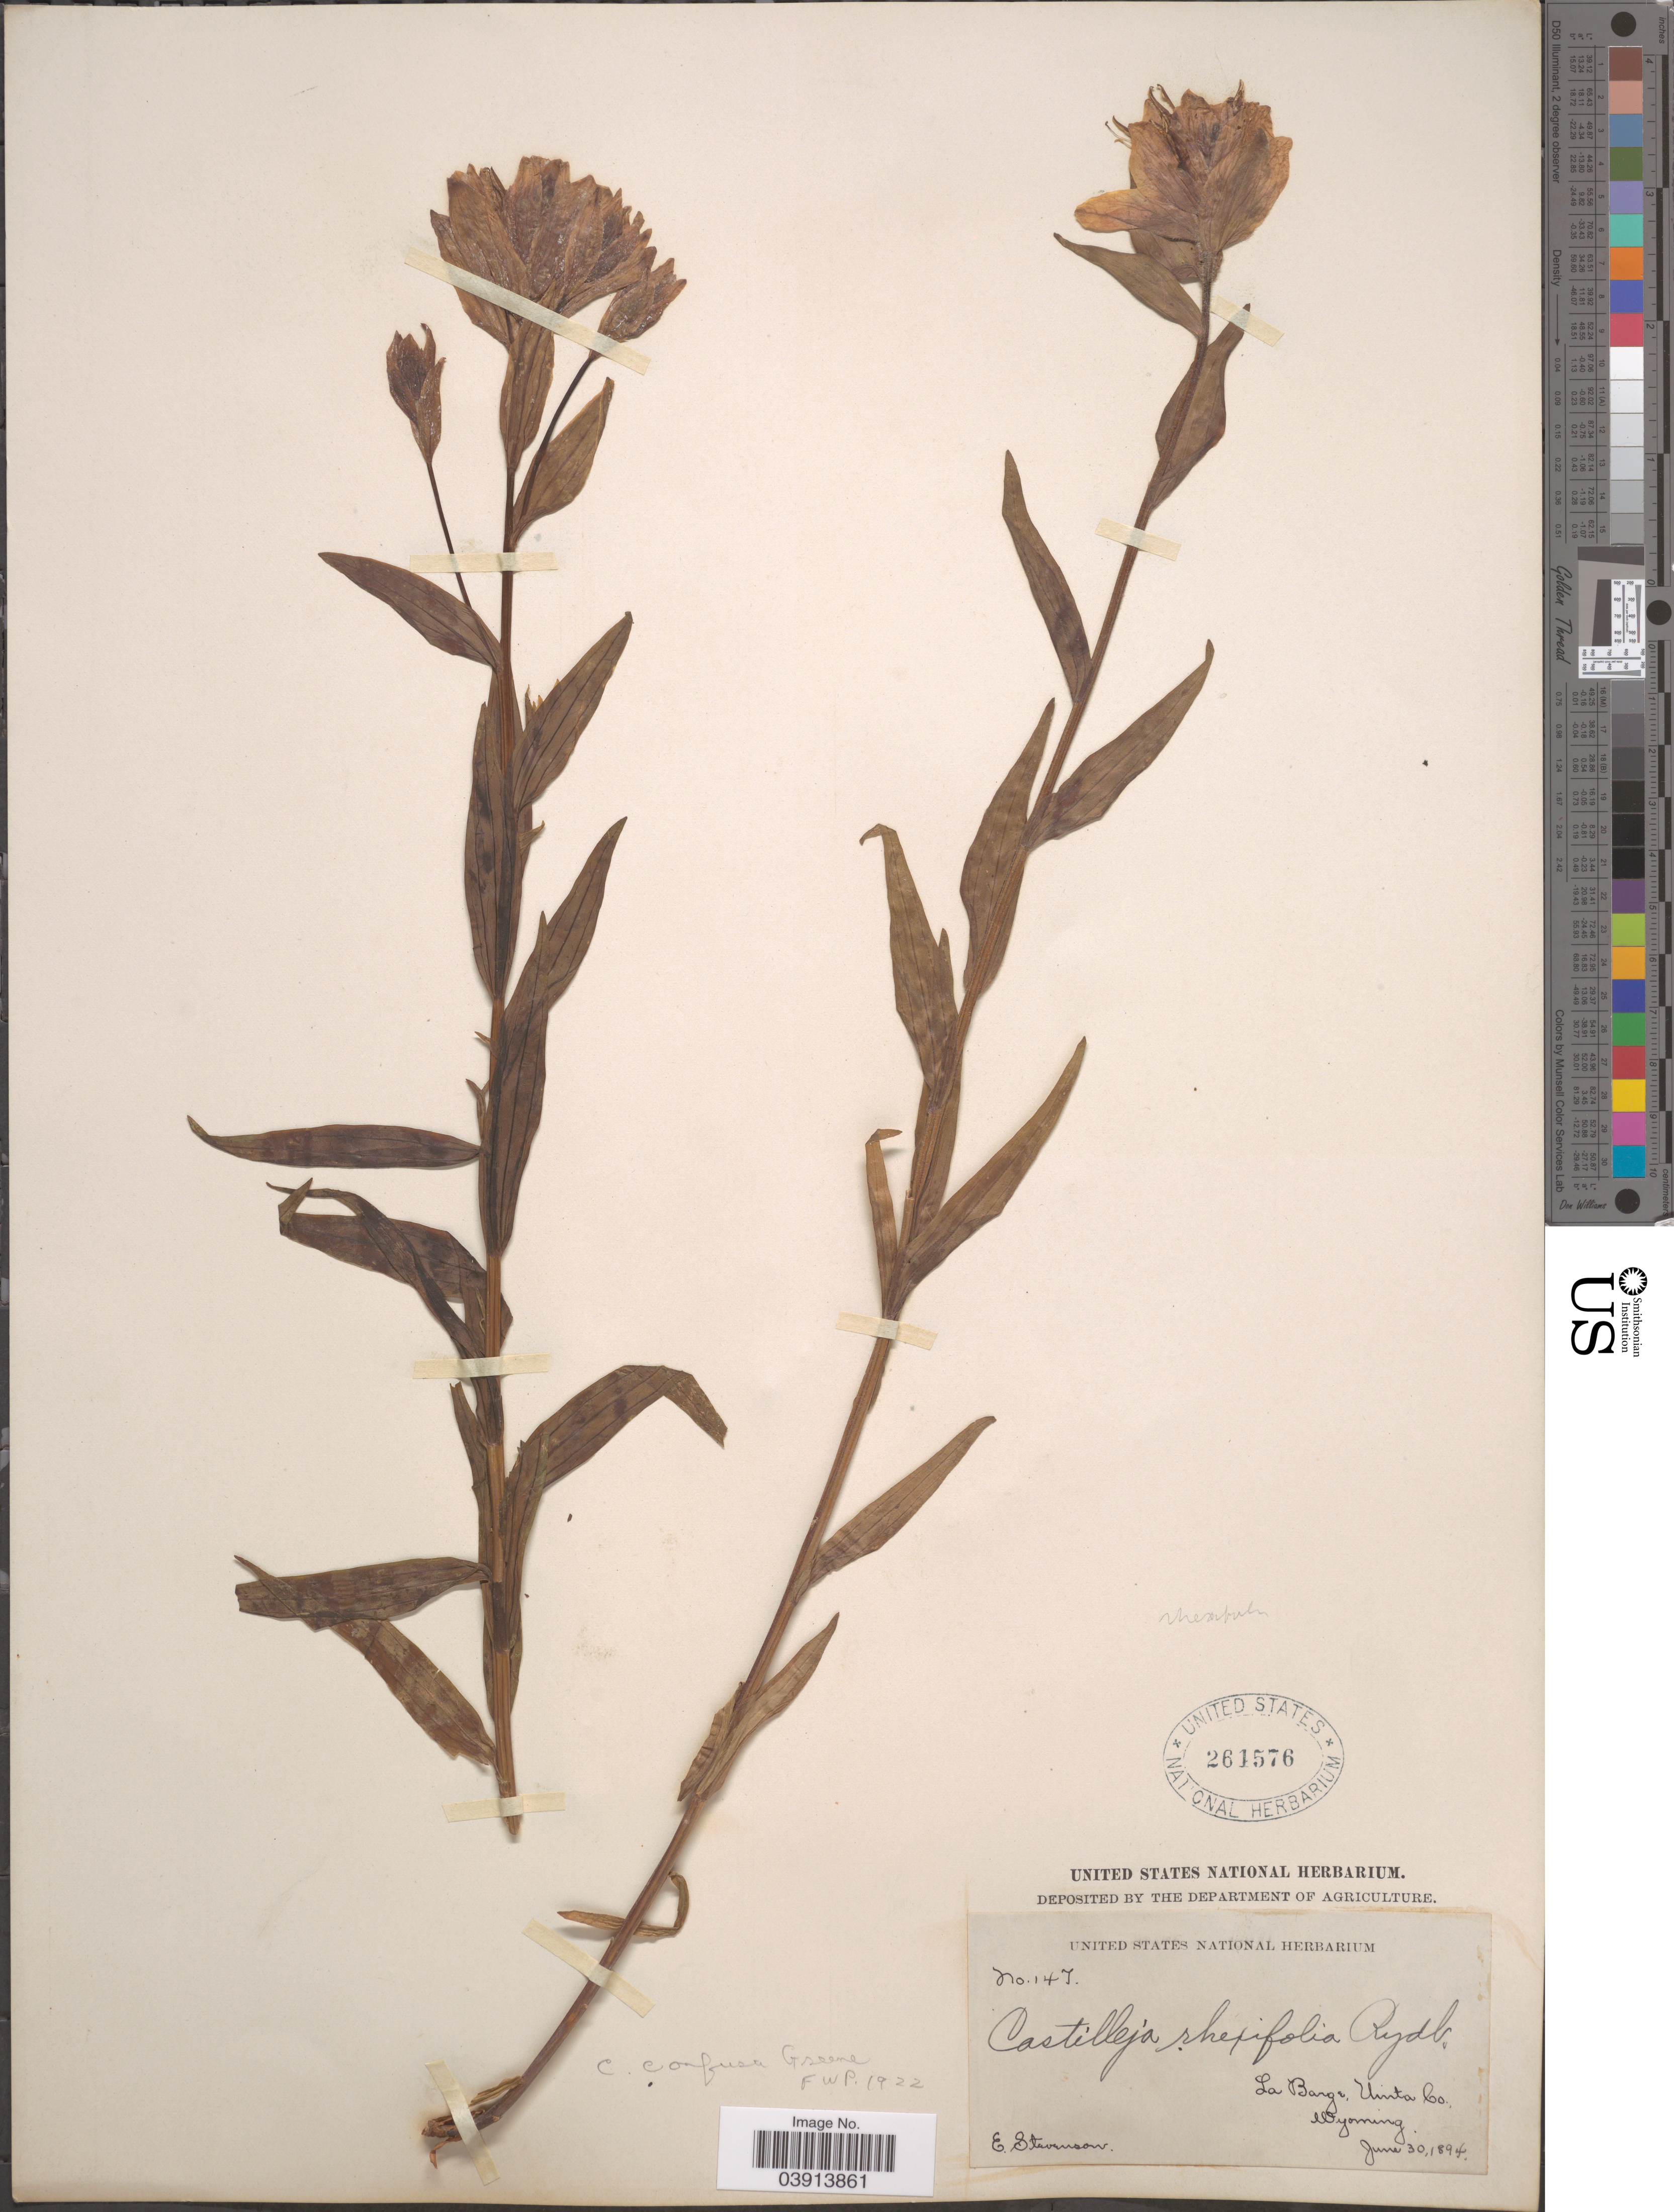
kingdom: Plantae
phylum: Tracheophyta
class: Magnoliopsida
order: Lamiales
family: Orobanchaceae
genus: Castilleja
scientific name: Castilleja rhexiifolia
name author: Rydb.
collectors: E. Stevenson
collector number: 147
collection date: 1894-06-30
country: United States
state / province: Wyoming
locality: La Barge, Uinta Co.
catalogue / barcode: US 261576